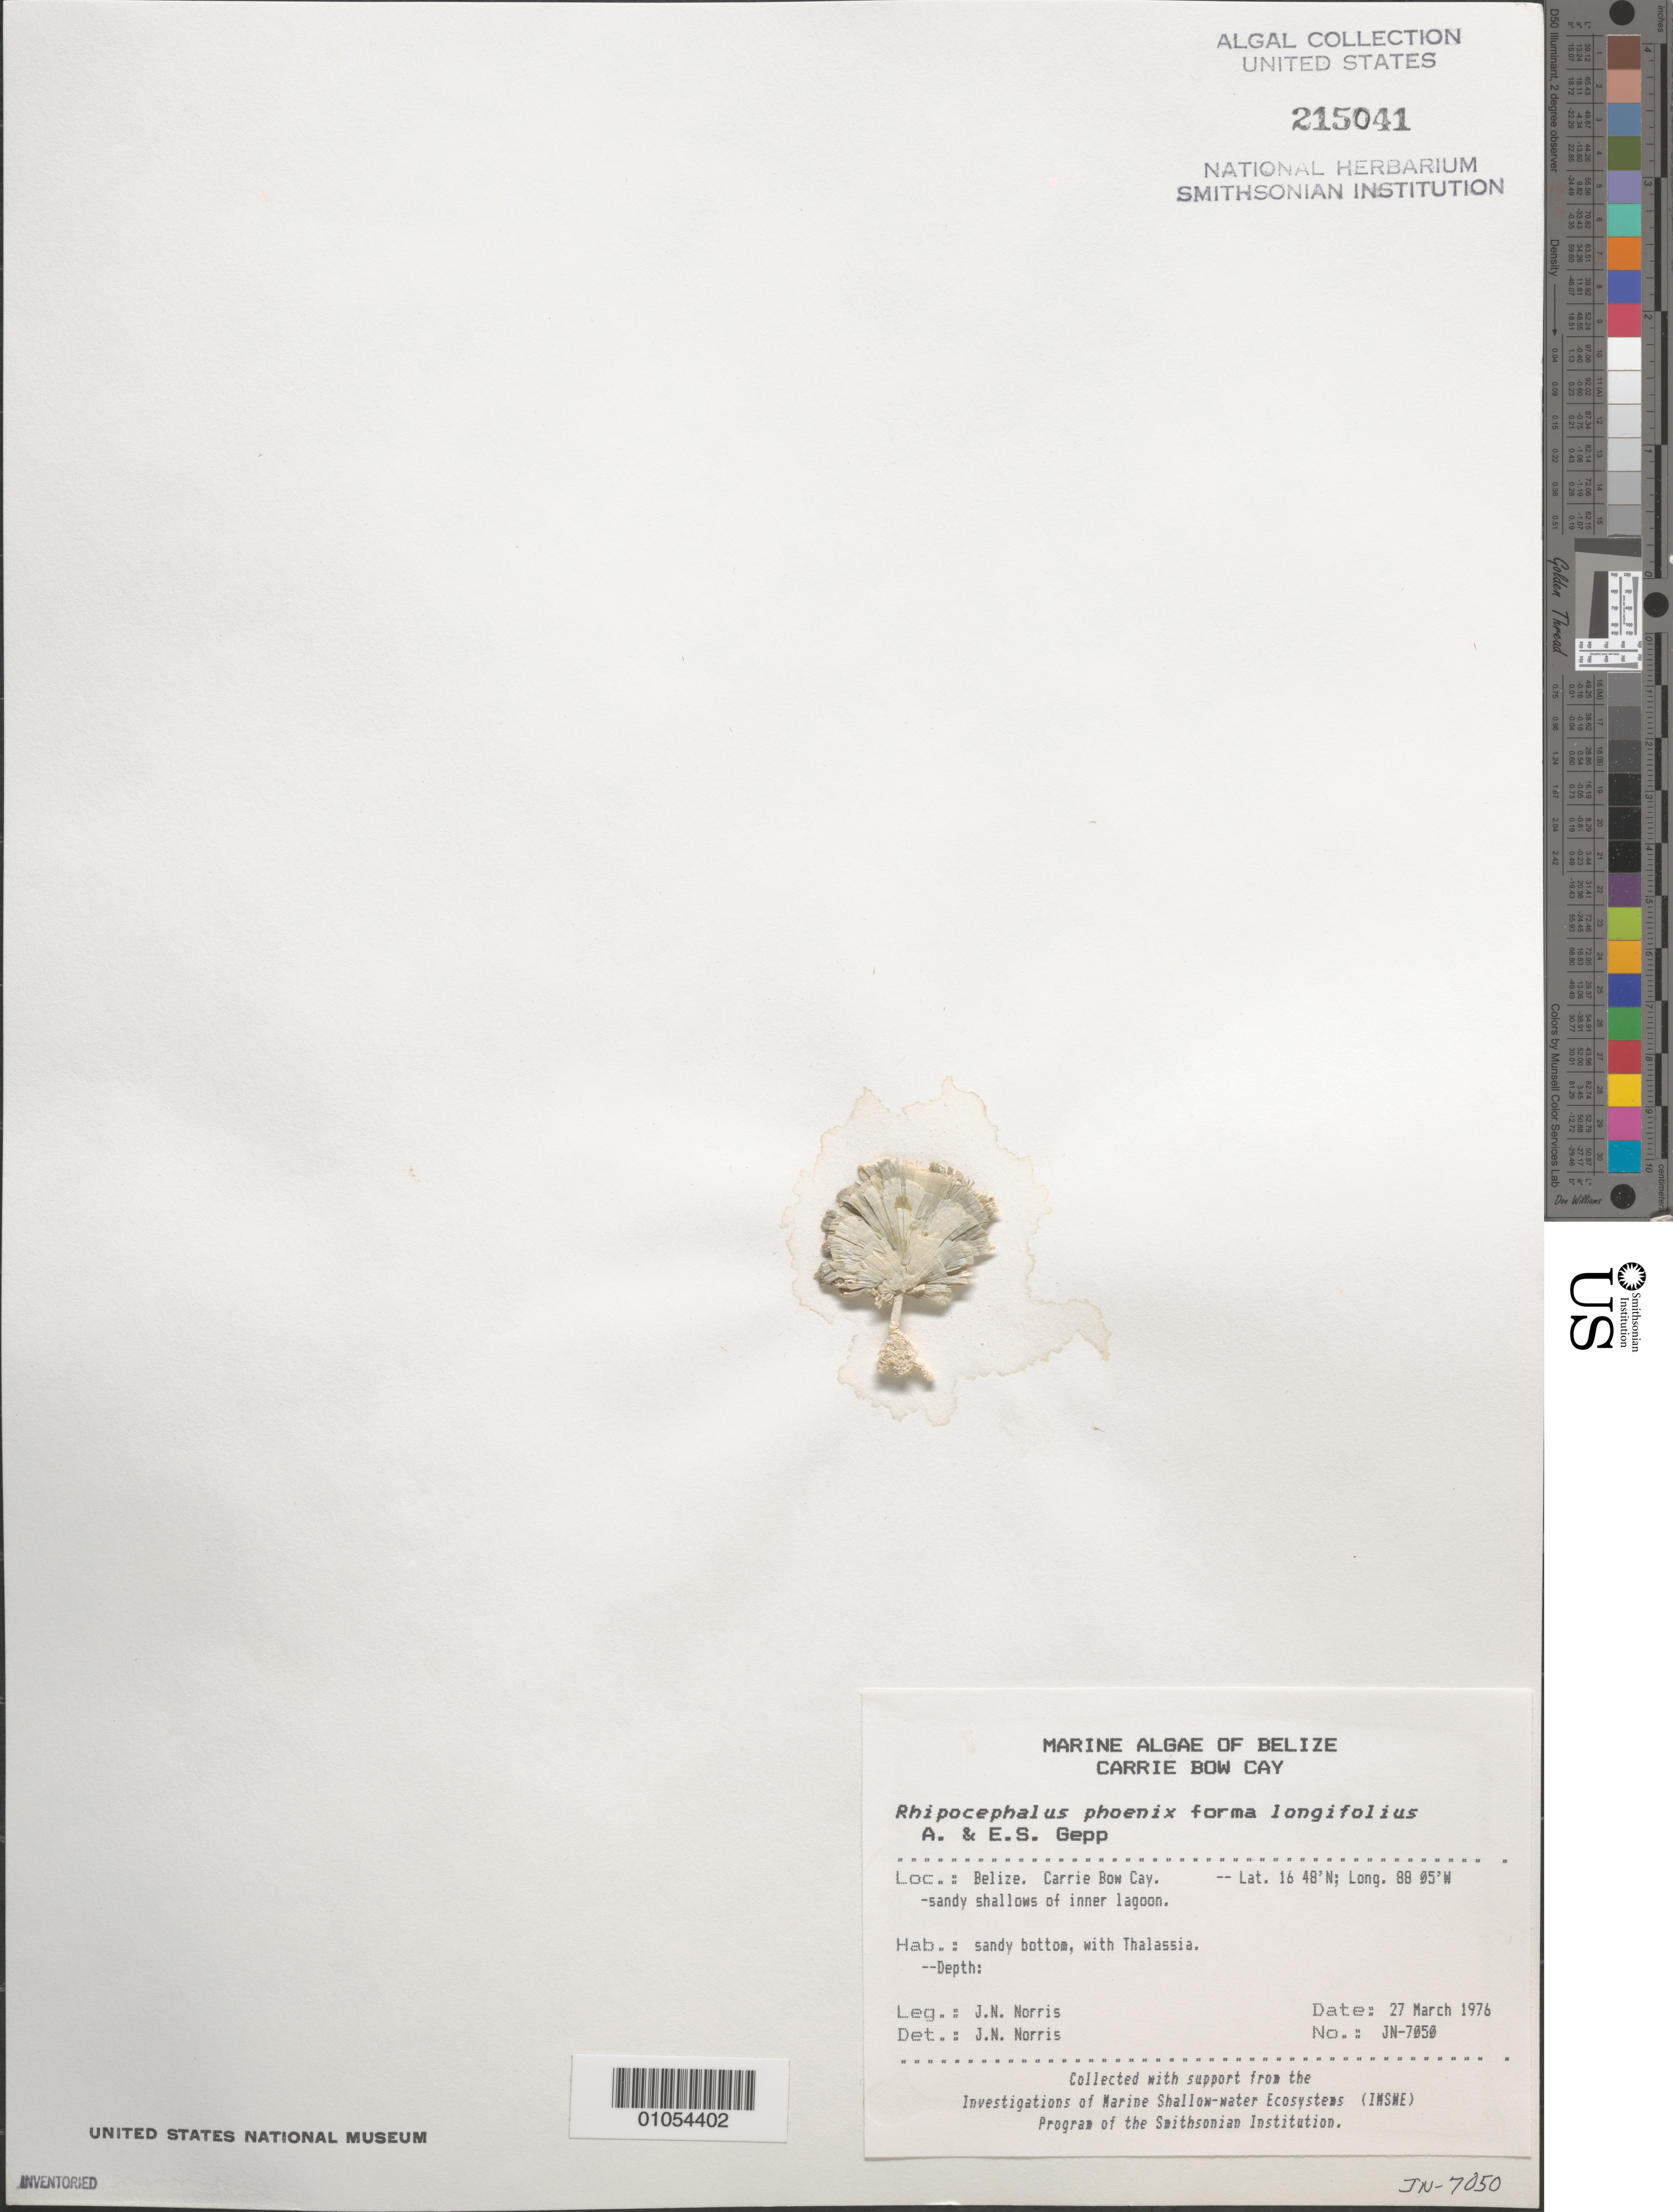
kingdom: Plantae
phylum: Chlorophyta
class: Ulvophyceae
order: Bryopsidales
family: Udoteaceae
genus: Rhipocephalus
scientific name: Rhipocephalus phoenix f. longifolius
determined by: Norris, James N.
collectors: J. N. Norris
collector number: JN-7050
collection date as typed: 27 Mar 1976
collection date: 1976-03-27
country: Belize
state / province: Stann Creek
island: Carrie Bow Cay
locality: Sandy shallows of inner lagoon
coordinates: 16 48' N, 88 05' W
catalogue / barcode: US 215041